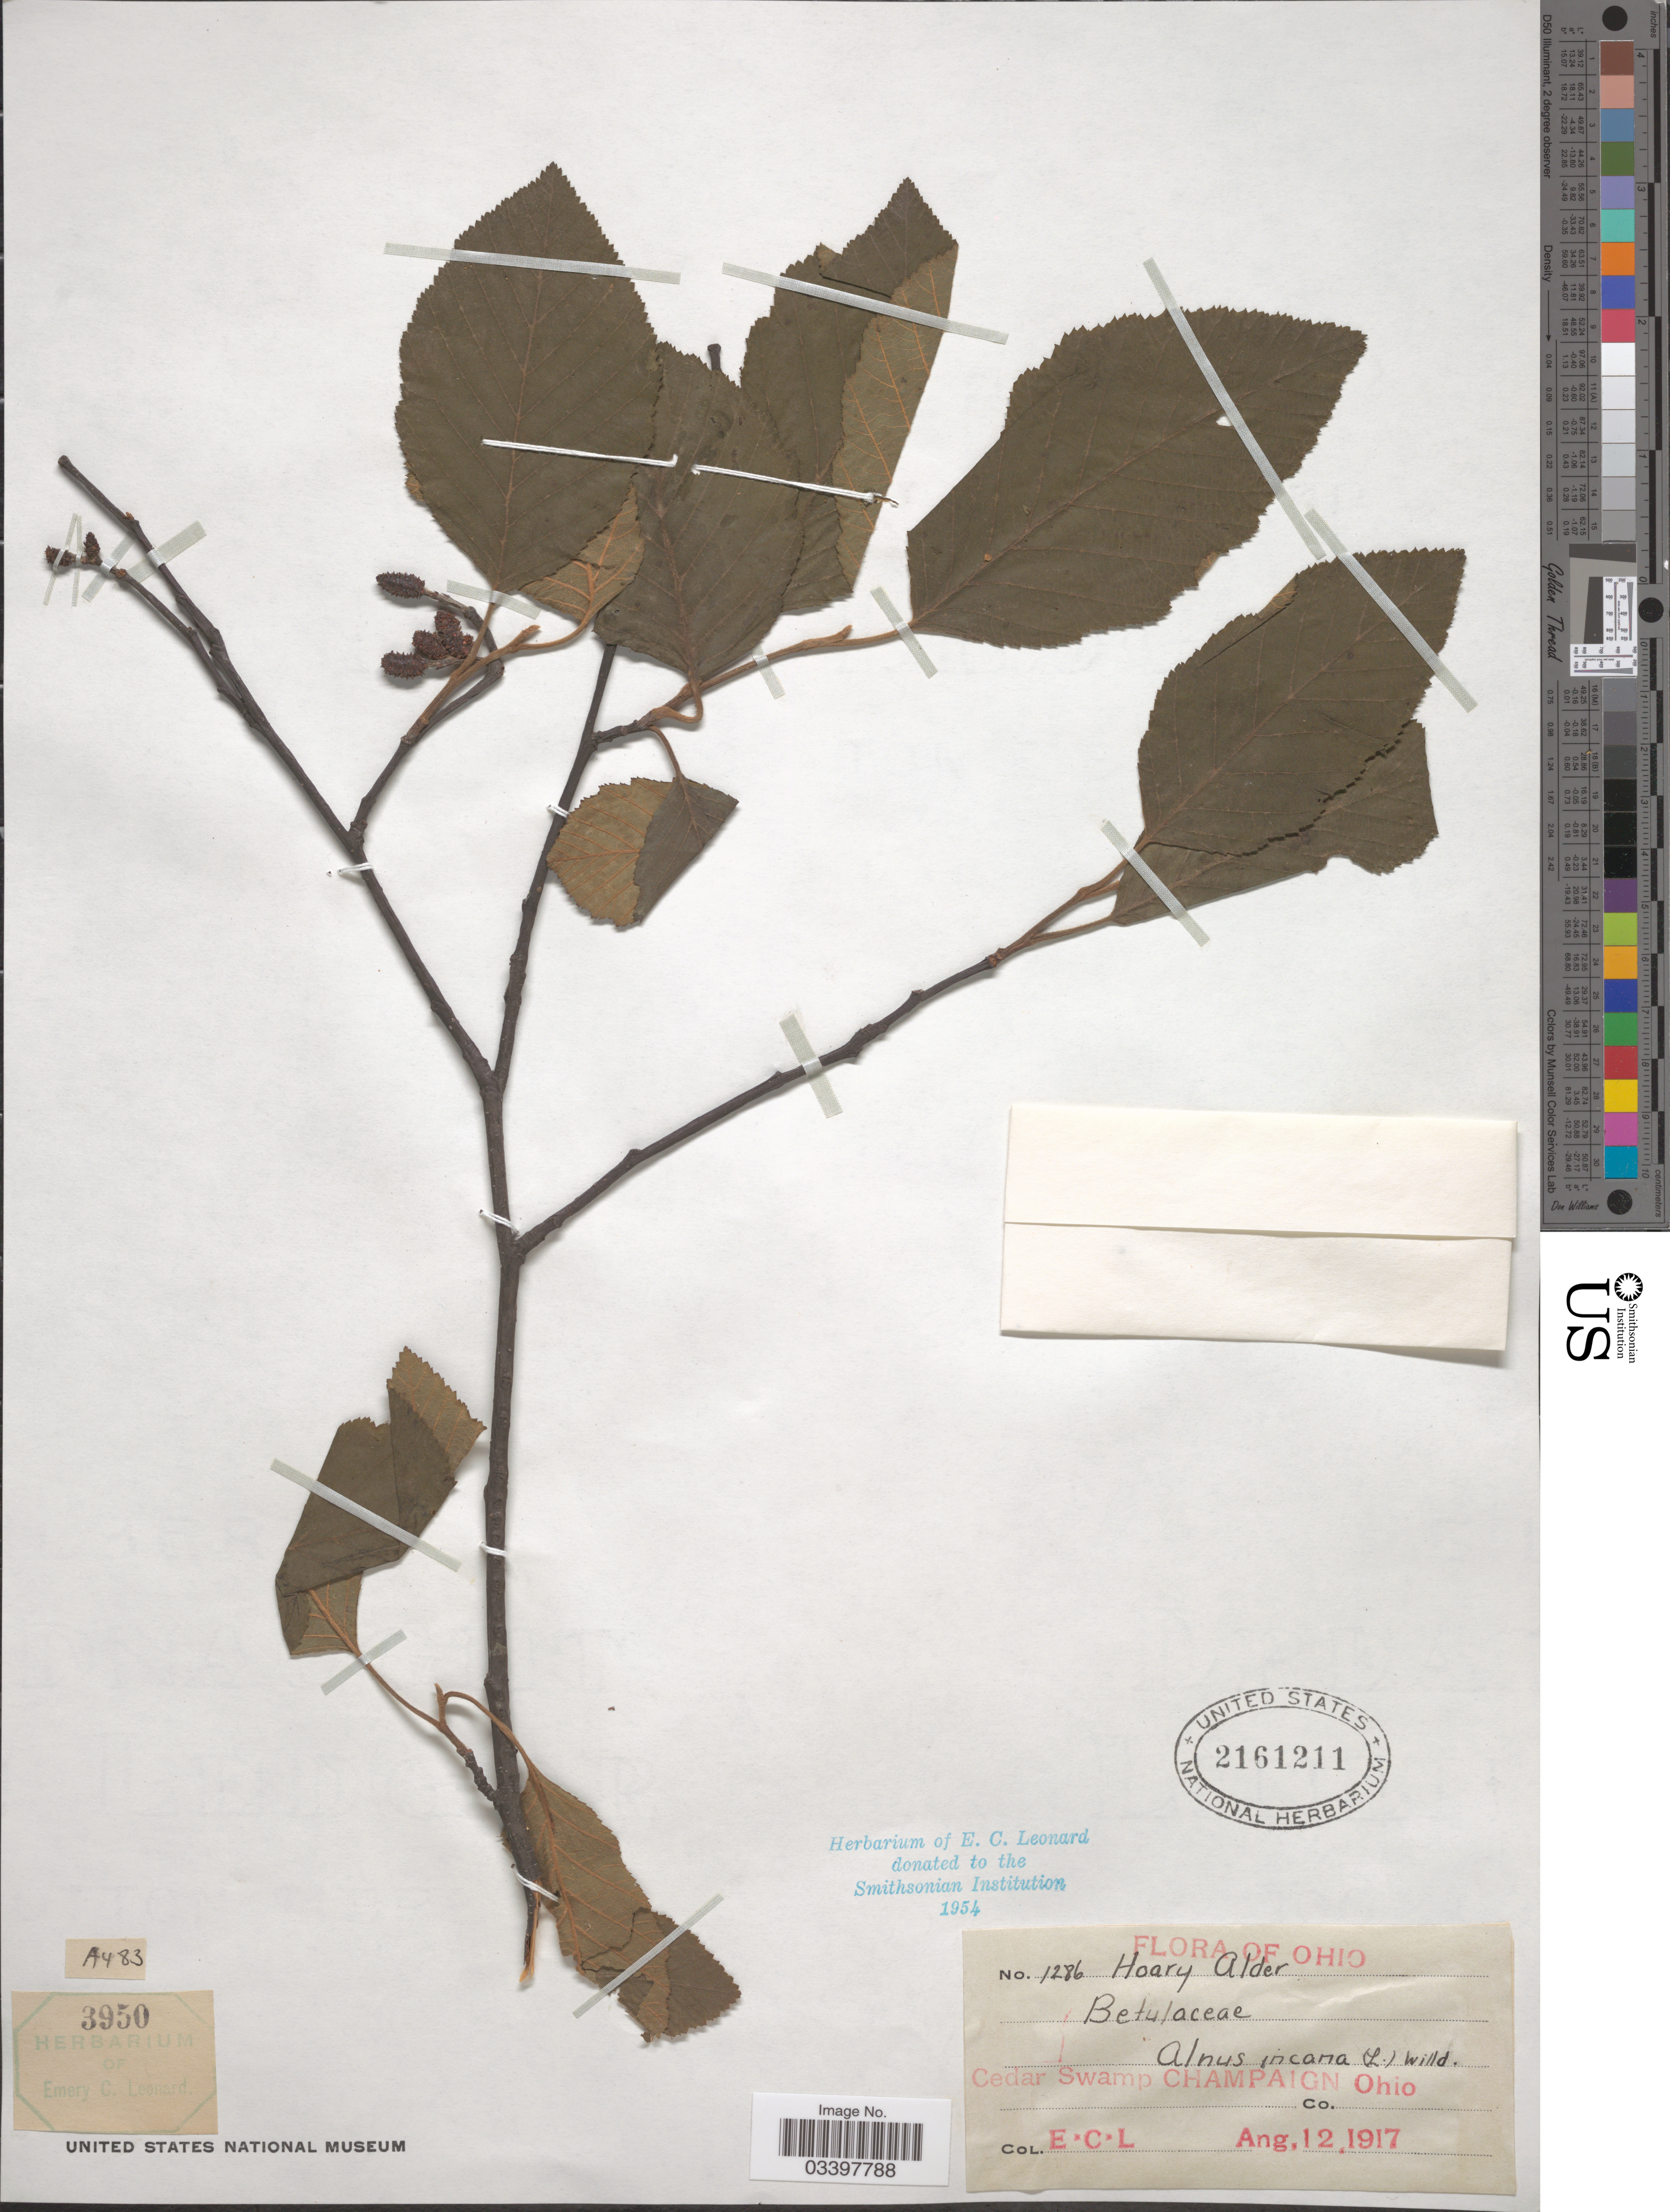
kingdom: Plantae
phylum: Tracheophyta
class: Magnoliopsida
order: Fagales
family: Betulaceae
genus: Alnus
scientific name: Alnus incana subsp. rugosa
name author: (Du Roi) R.T. Clausen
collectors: E. C. Leonard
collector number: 1286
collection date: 1917-08-12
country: United States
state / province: Ohio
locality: Cedar Swamp Champaign.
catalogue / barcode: US 2161211